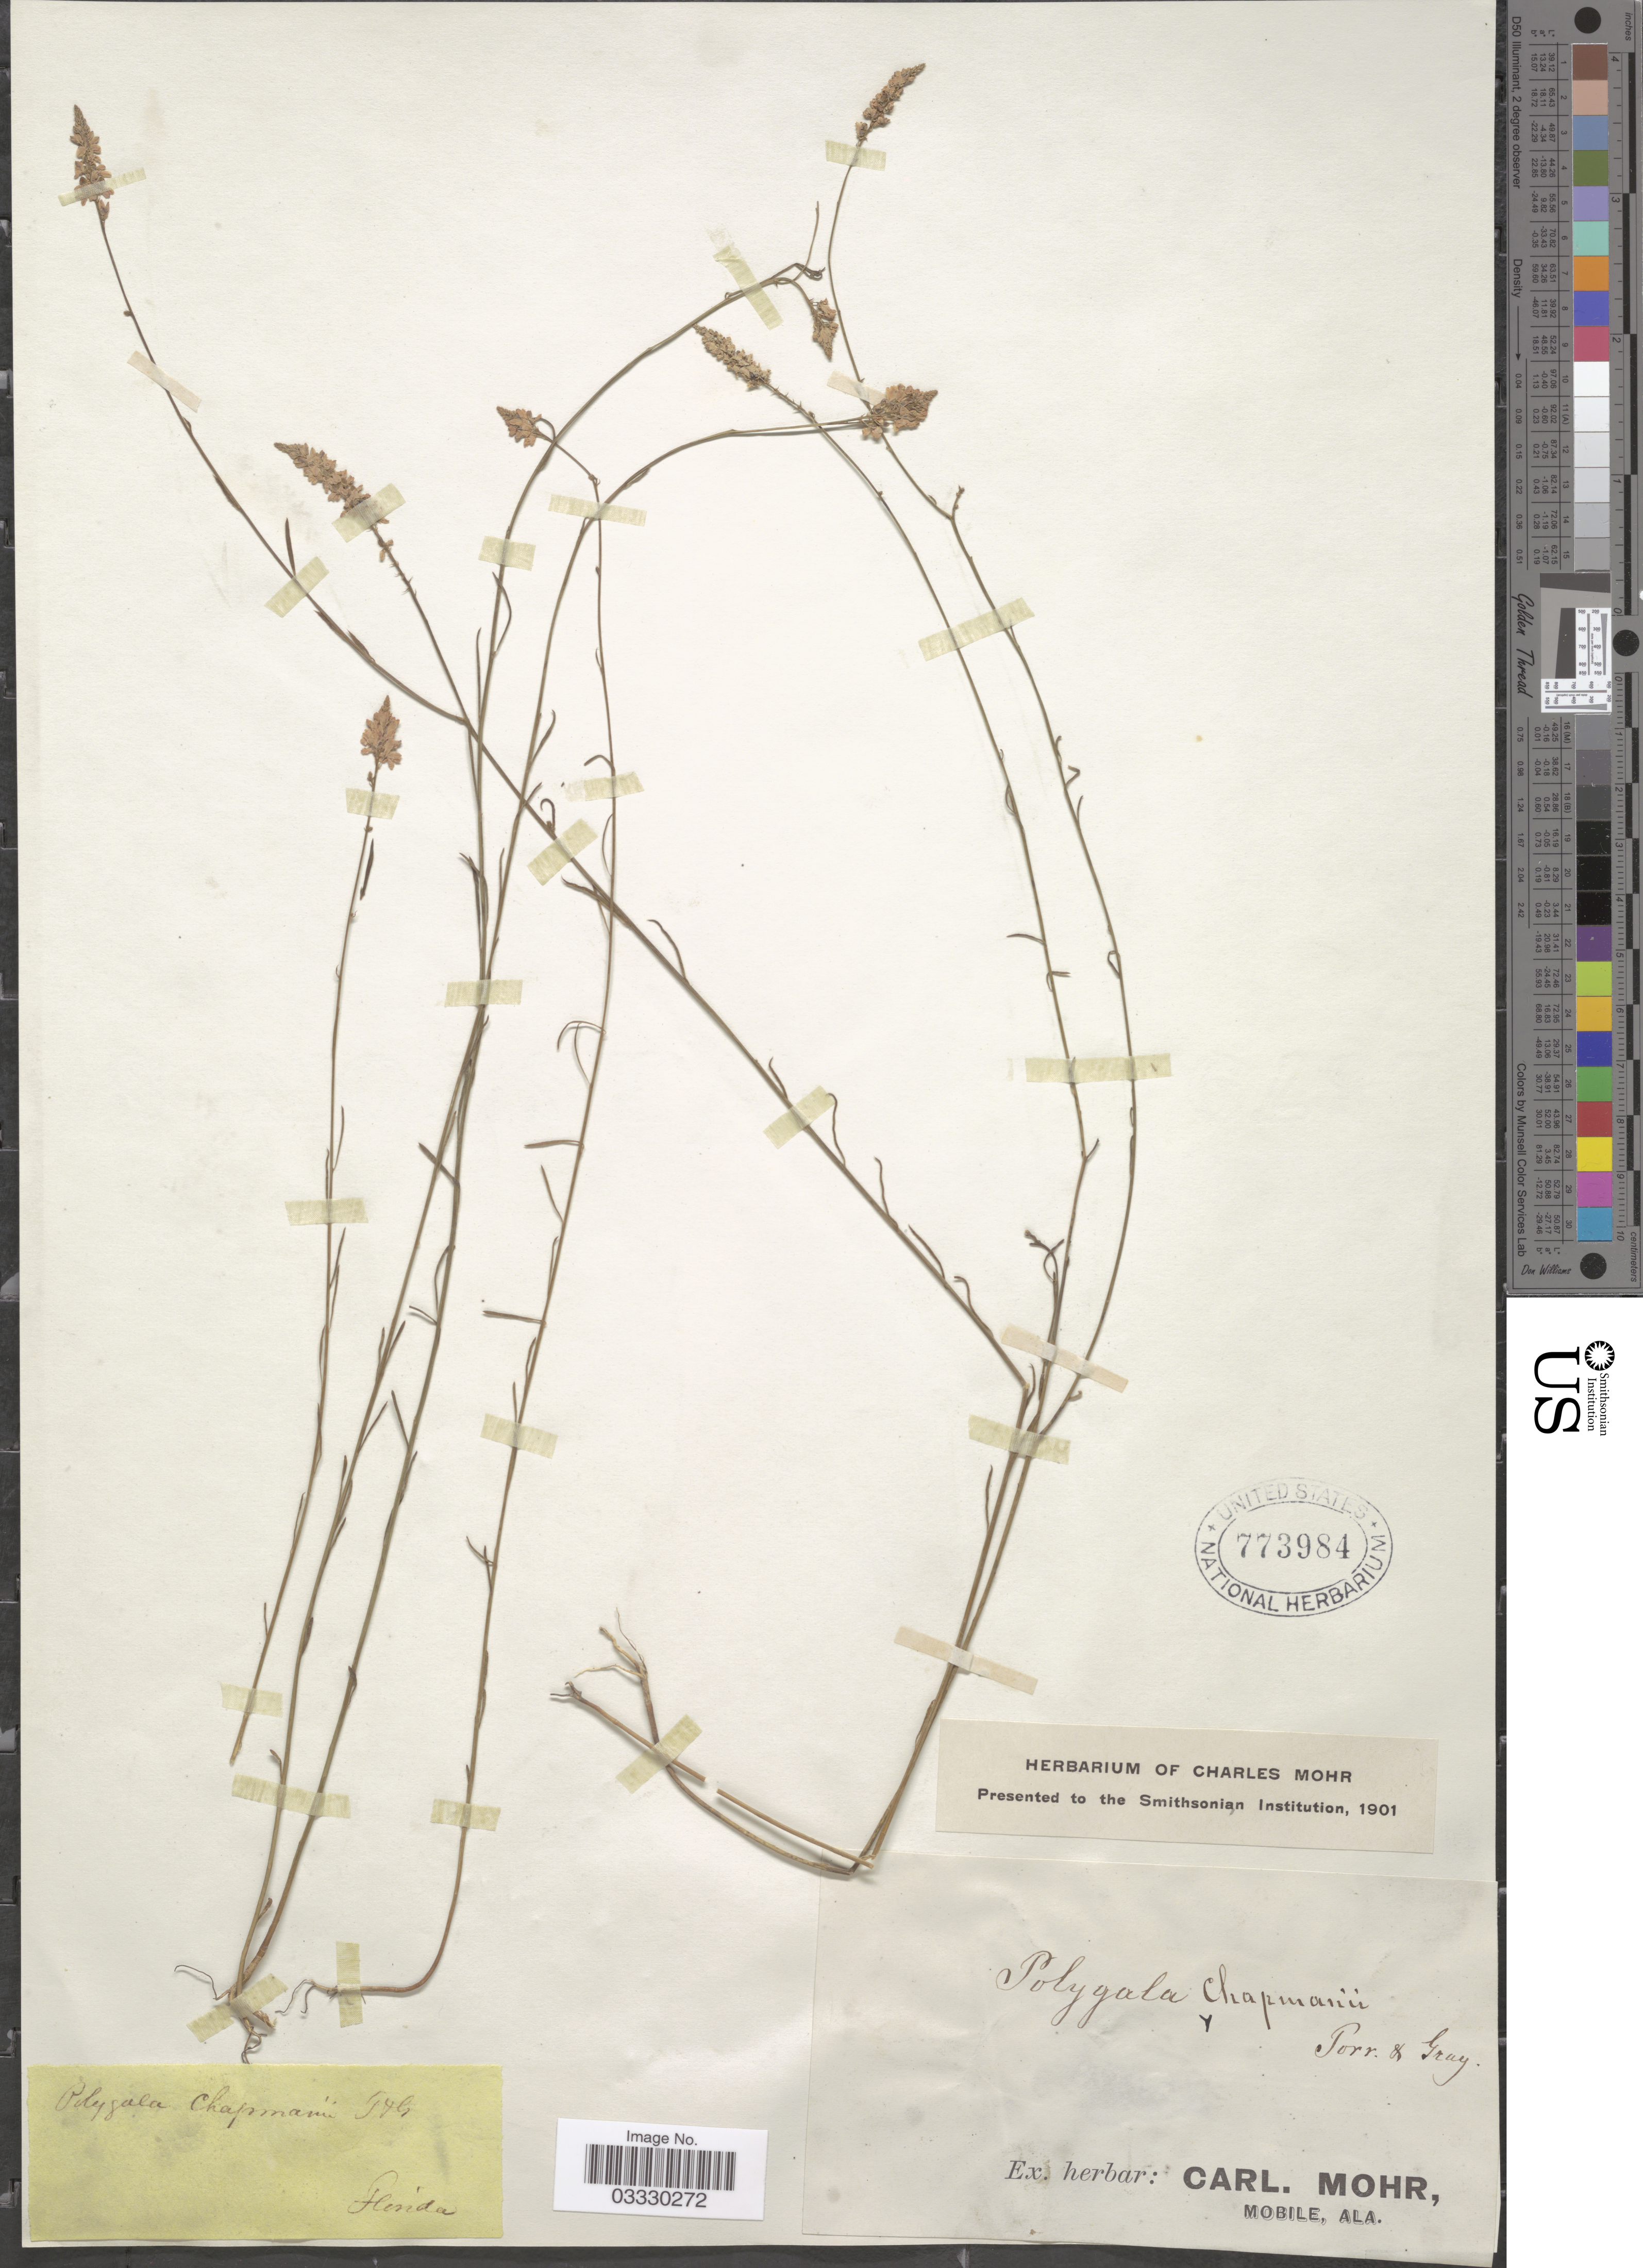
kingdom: Plantae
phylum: Tracheophyta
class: Magnoliopsida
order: Fabales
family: Polygalaceae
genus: Polygala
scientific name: Polygala chapmanii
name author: Torr. & A. Gray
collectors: ex herb. Charles Mohr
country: United States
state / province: Florida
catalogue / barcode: US 773984